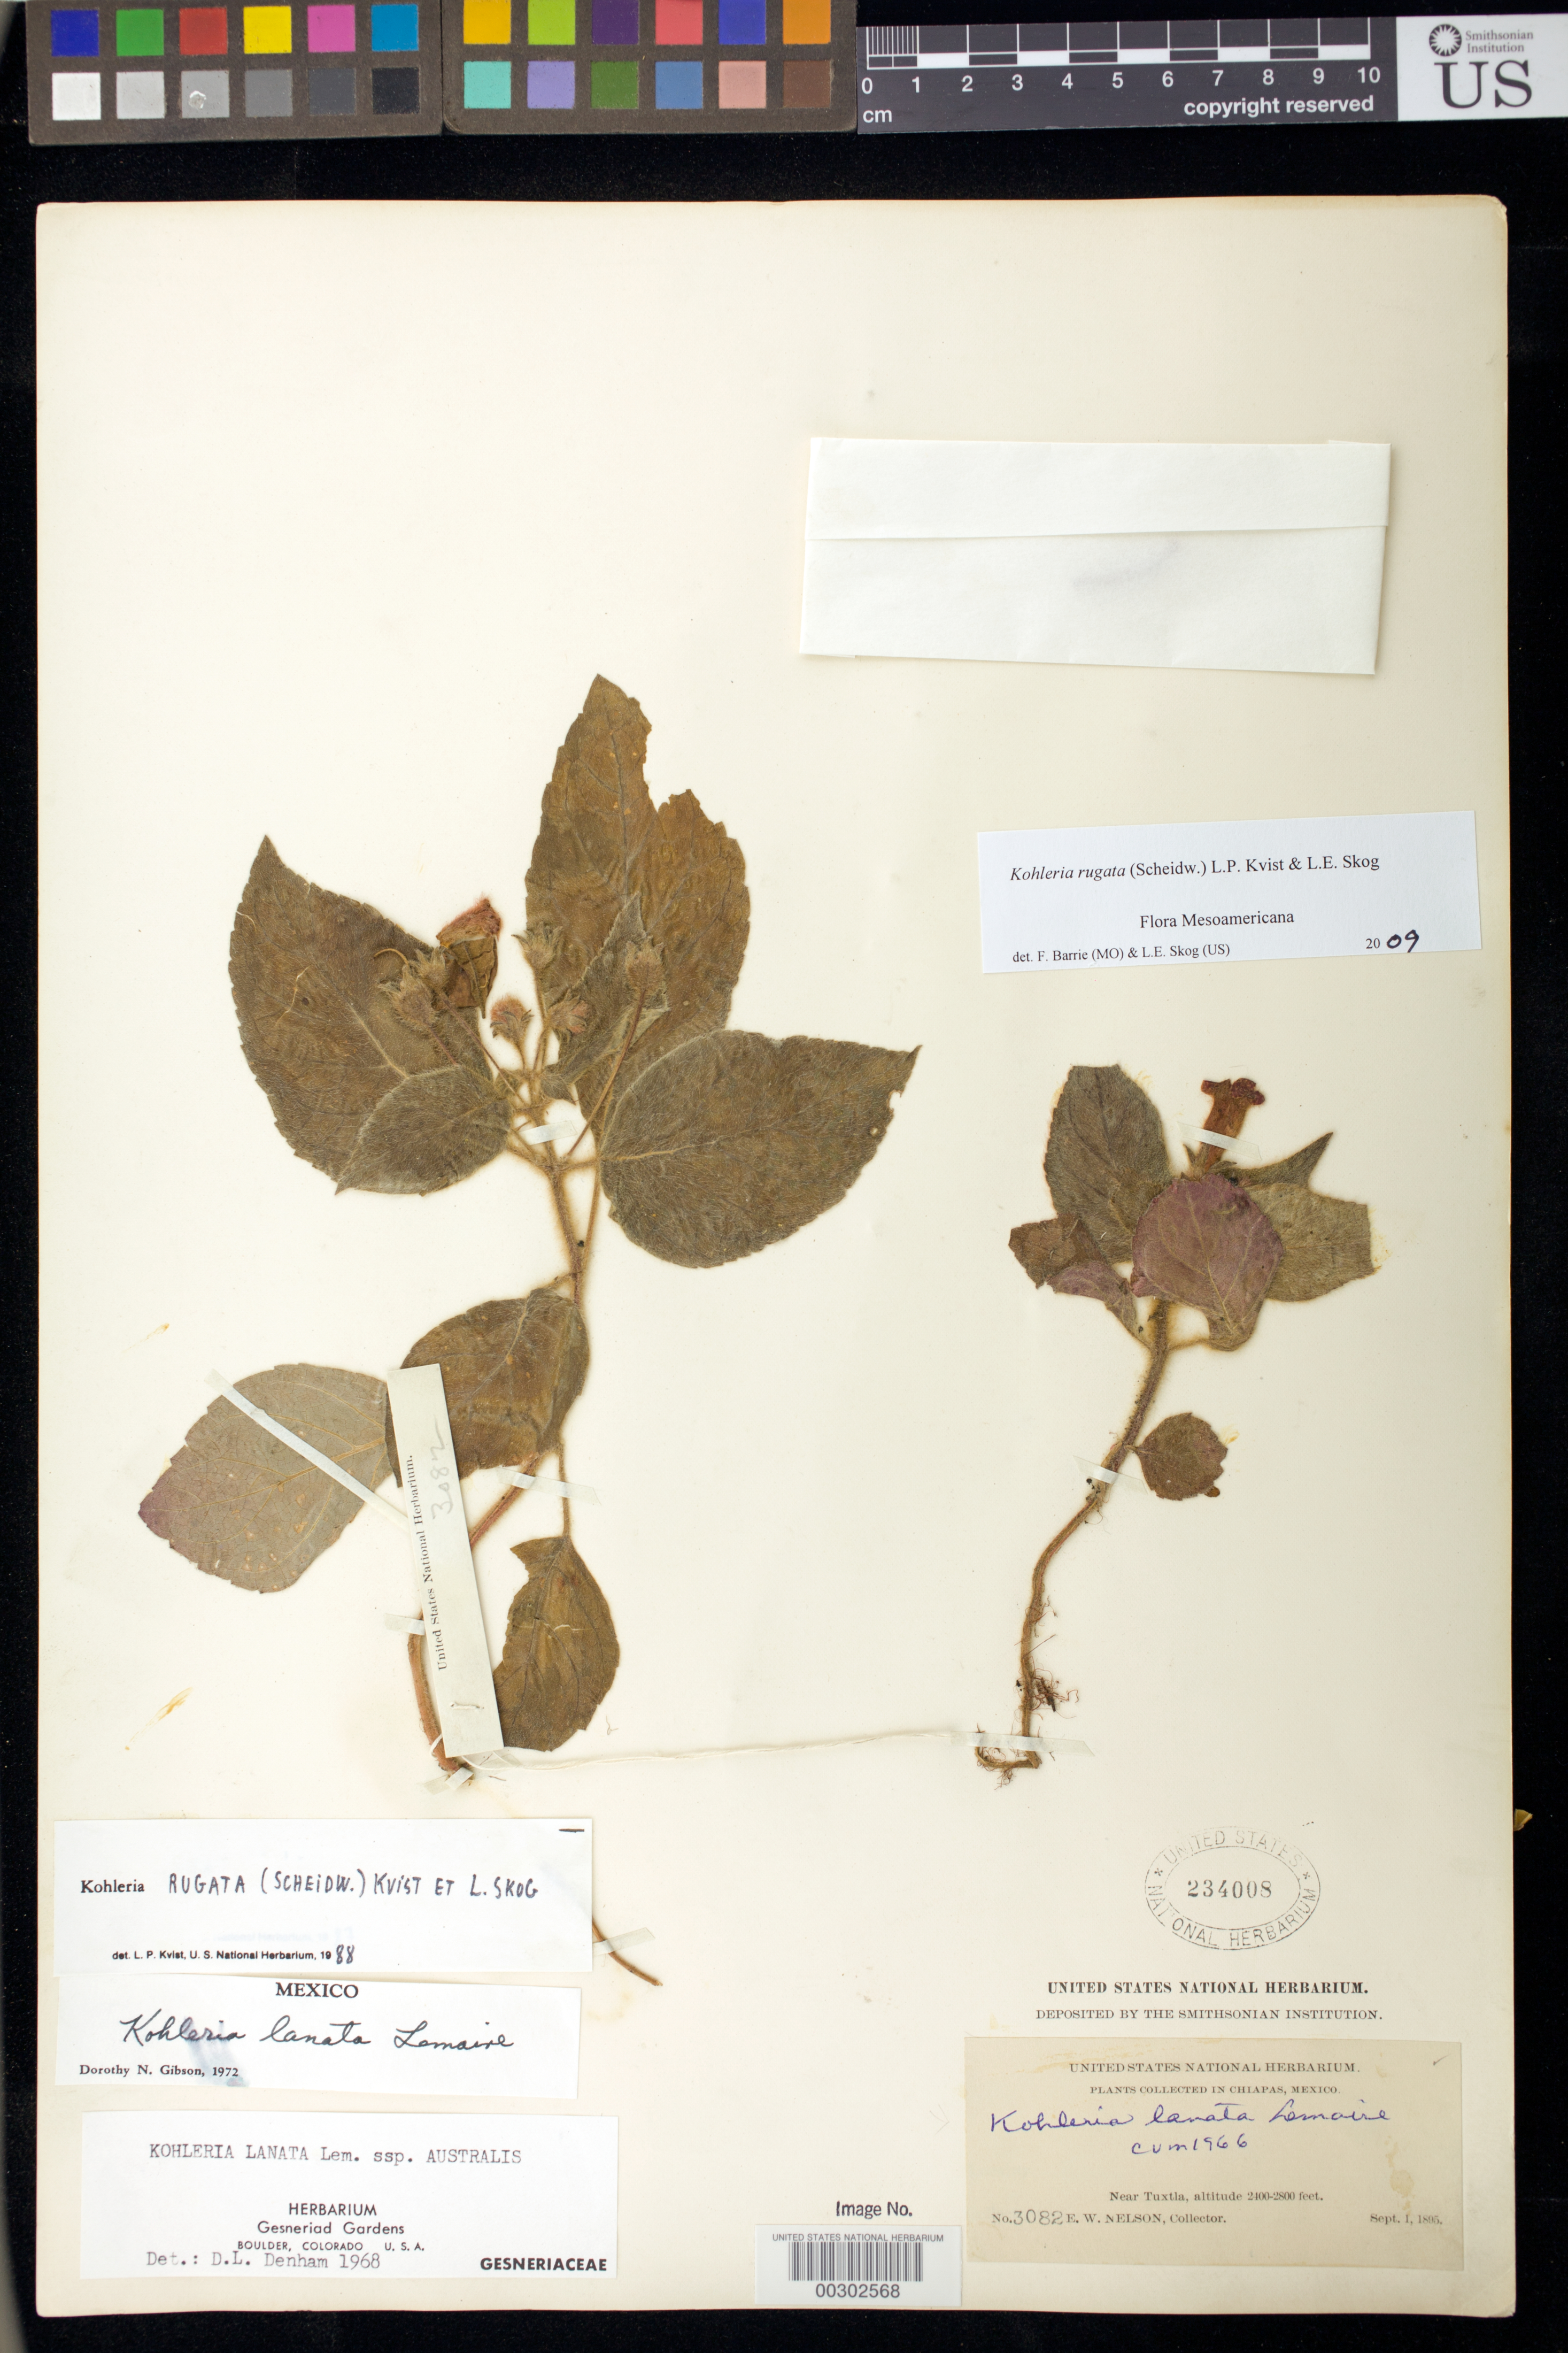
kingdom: Plantae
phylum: Tracheophyta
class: Magnoliopsida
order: Lamiales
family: Gesneriaceae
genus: Kohleria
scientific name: Kohleria rugata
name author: (Scheidw.) L.P. Kvist & L.E. Skog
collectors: E. W. Nelson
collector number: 3082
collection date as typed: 01 Sep 1895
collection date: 1895-09-01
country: Mexico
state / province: Chiapas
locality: Near Tuxtla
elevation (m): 732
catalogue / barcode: US 234008